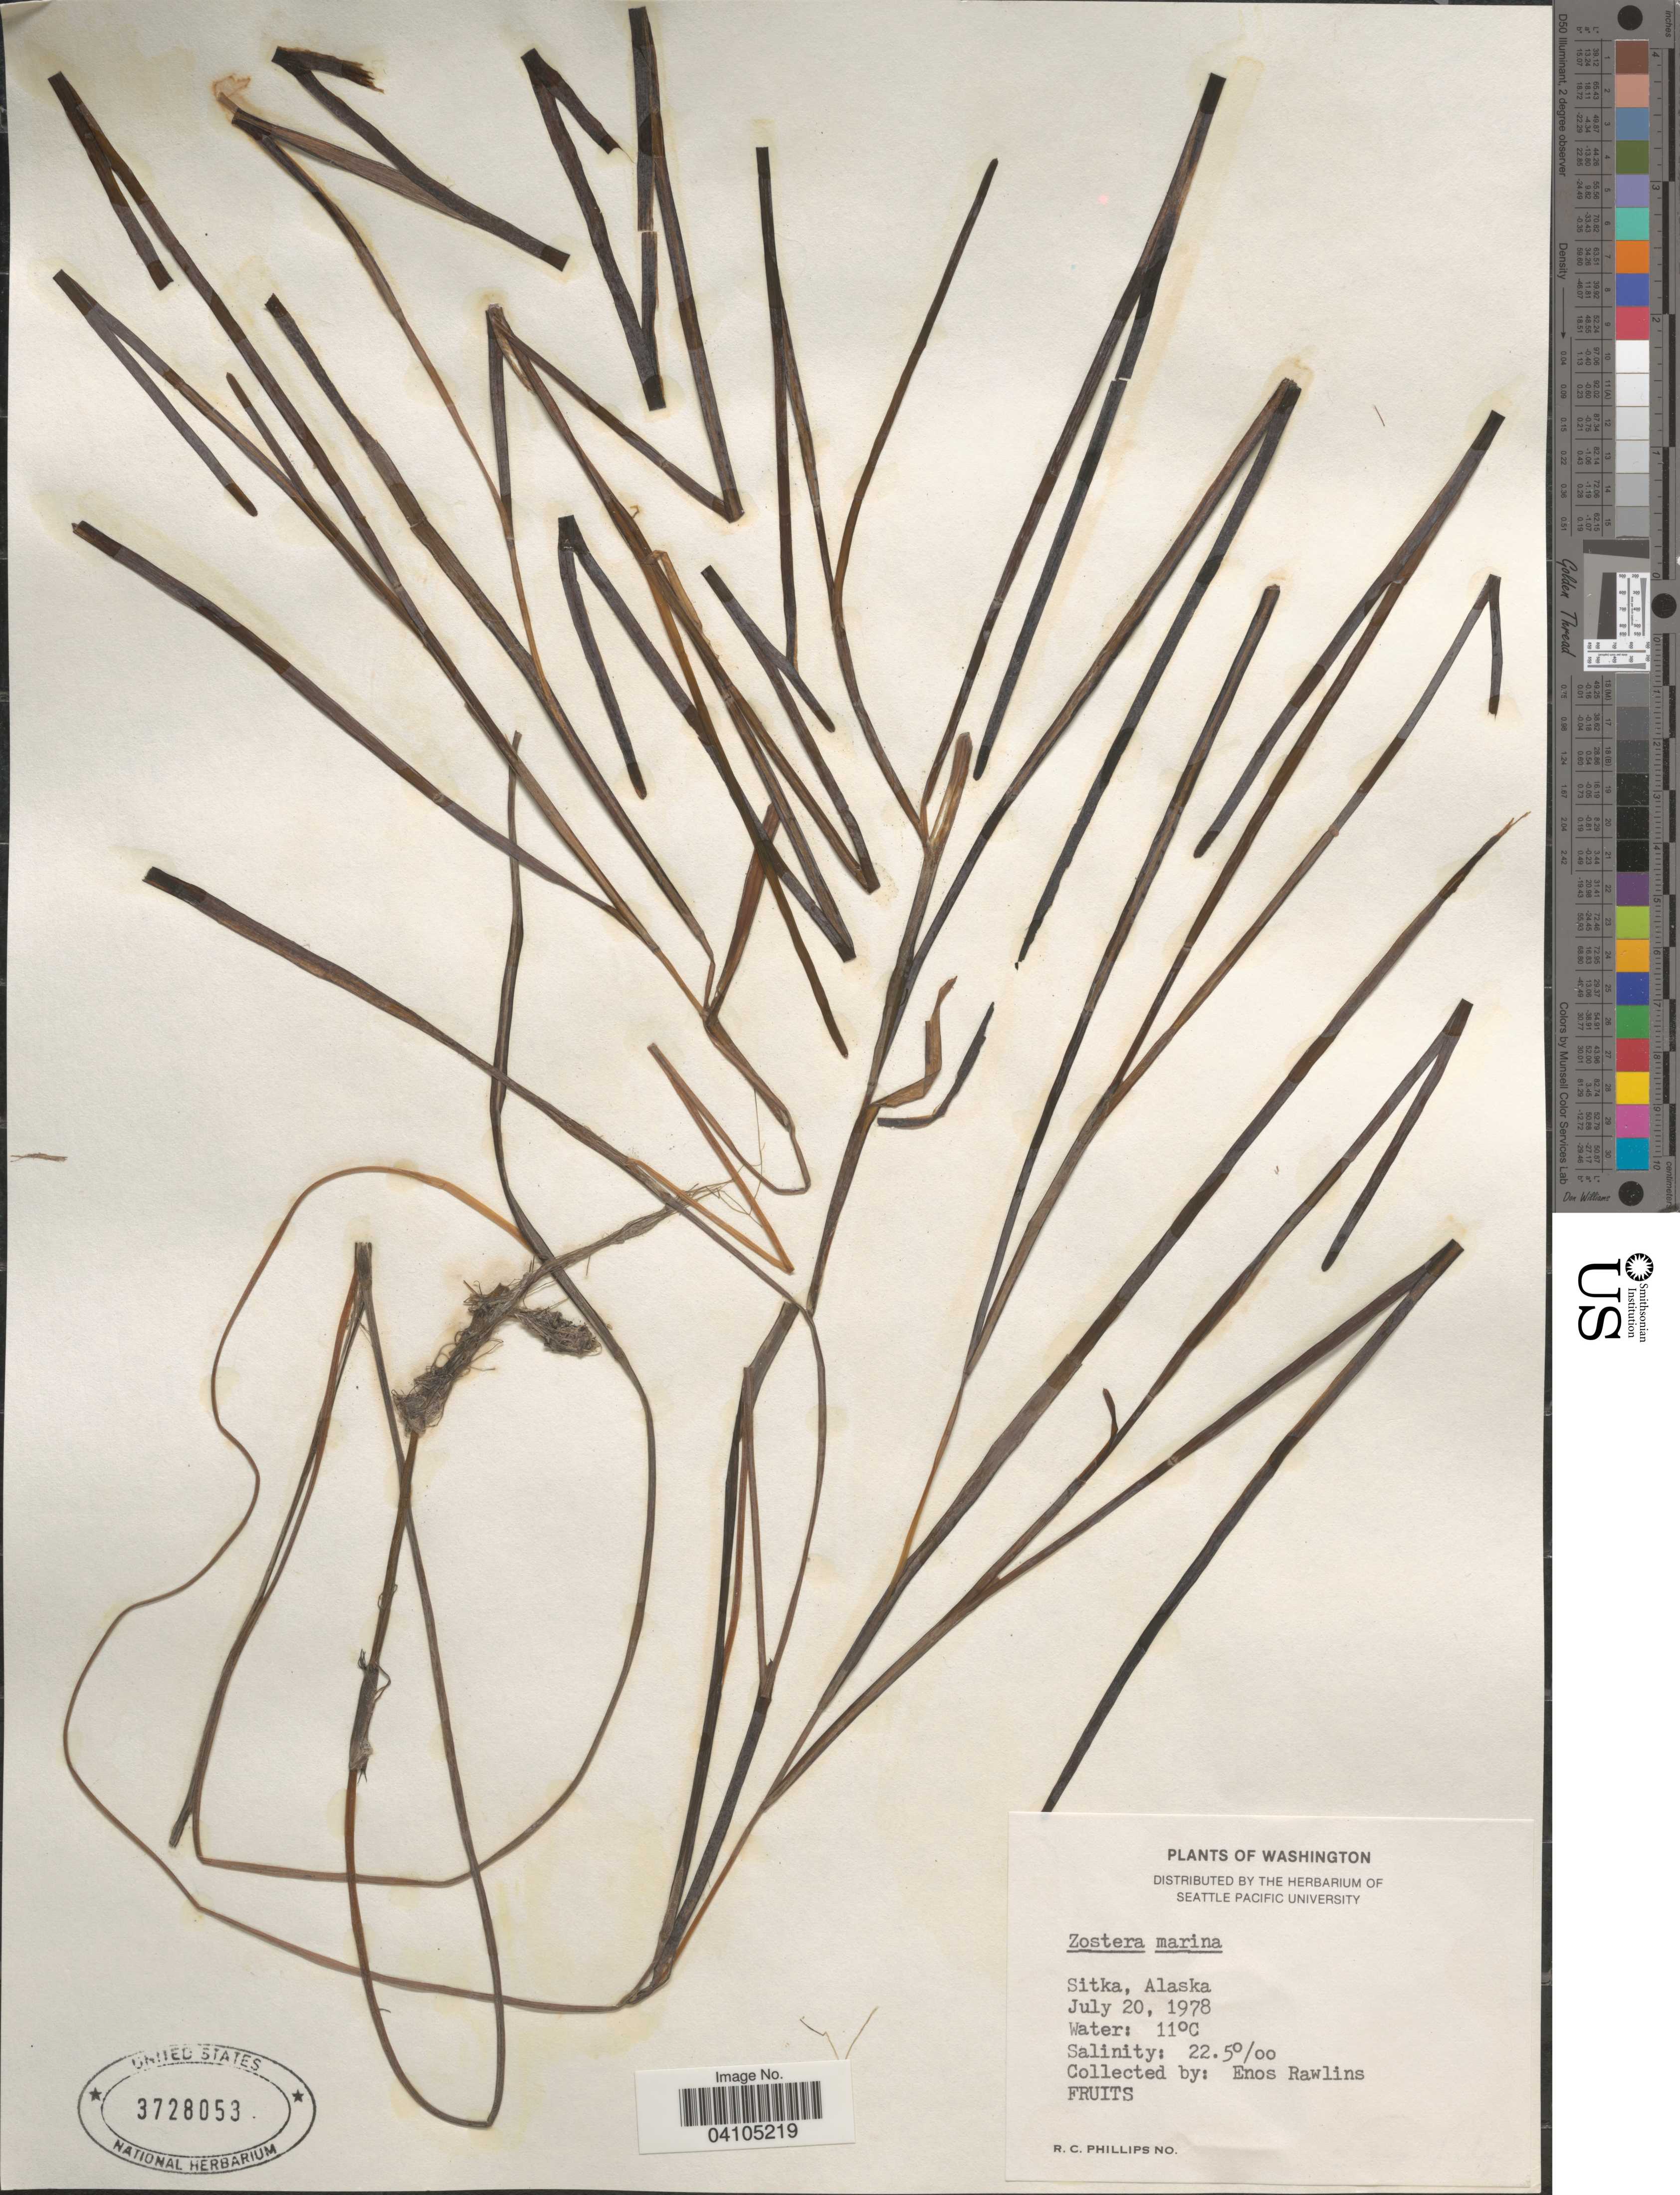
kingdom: Plantae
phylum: Tracheophyta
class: Liliopsida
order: Alismatales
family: Zosteraceae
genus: Zostera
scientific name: Zostera marina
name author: L.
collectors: E. Rawlins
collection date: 1978-07-20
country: United States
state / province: Alaska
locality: Sitka.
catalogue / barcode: US 3728053